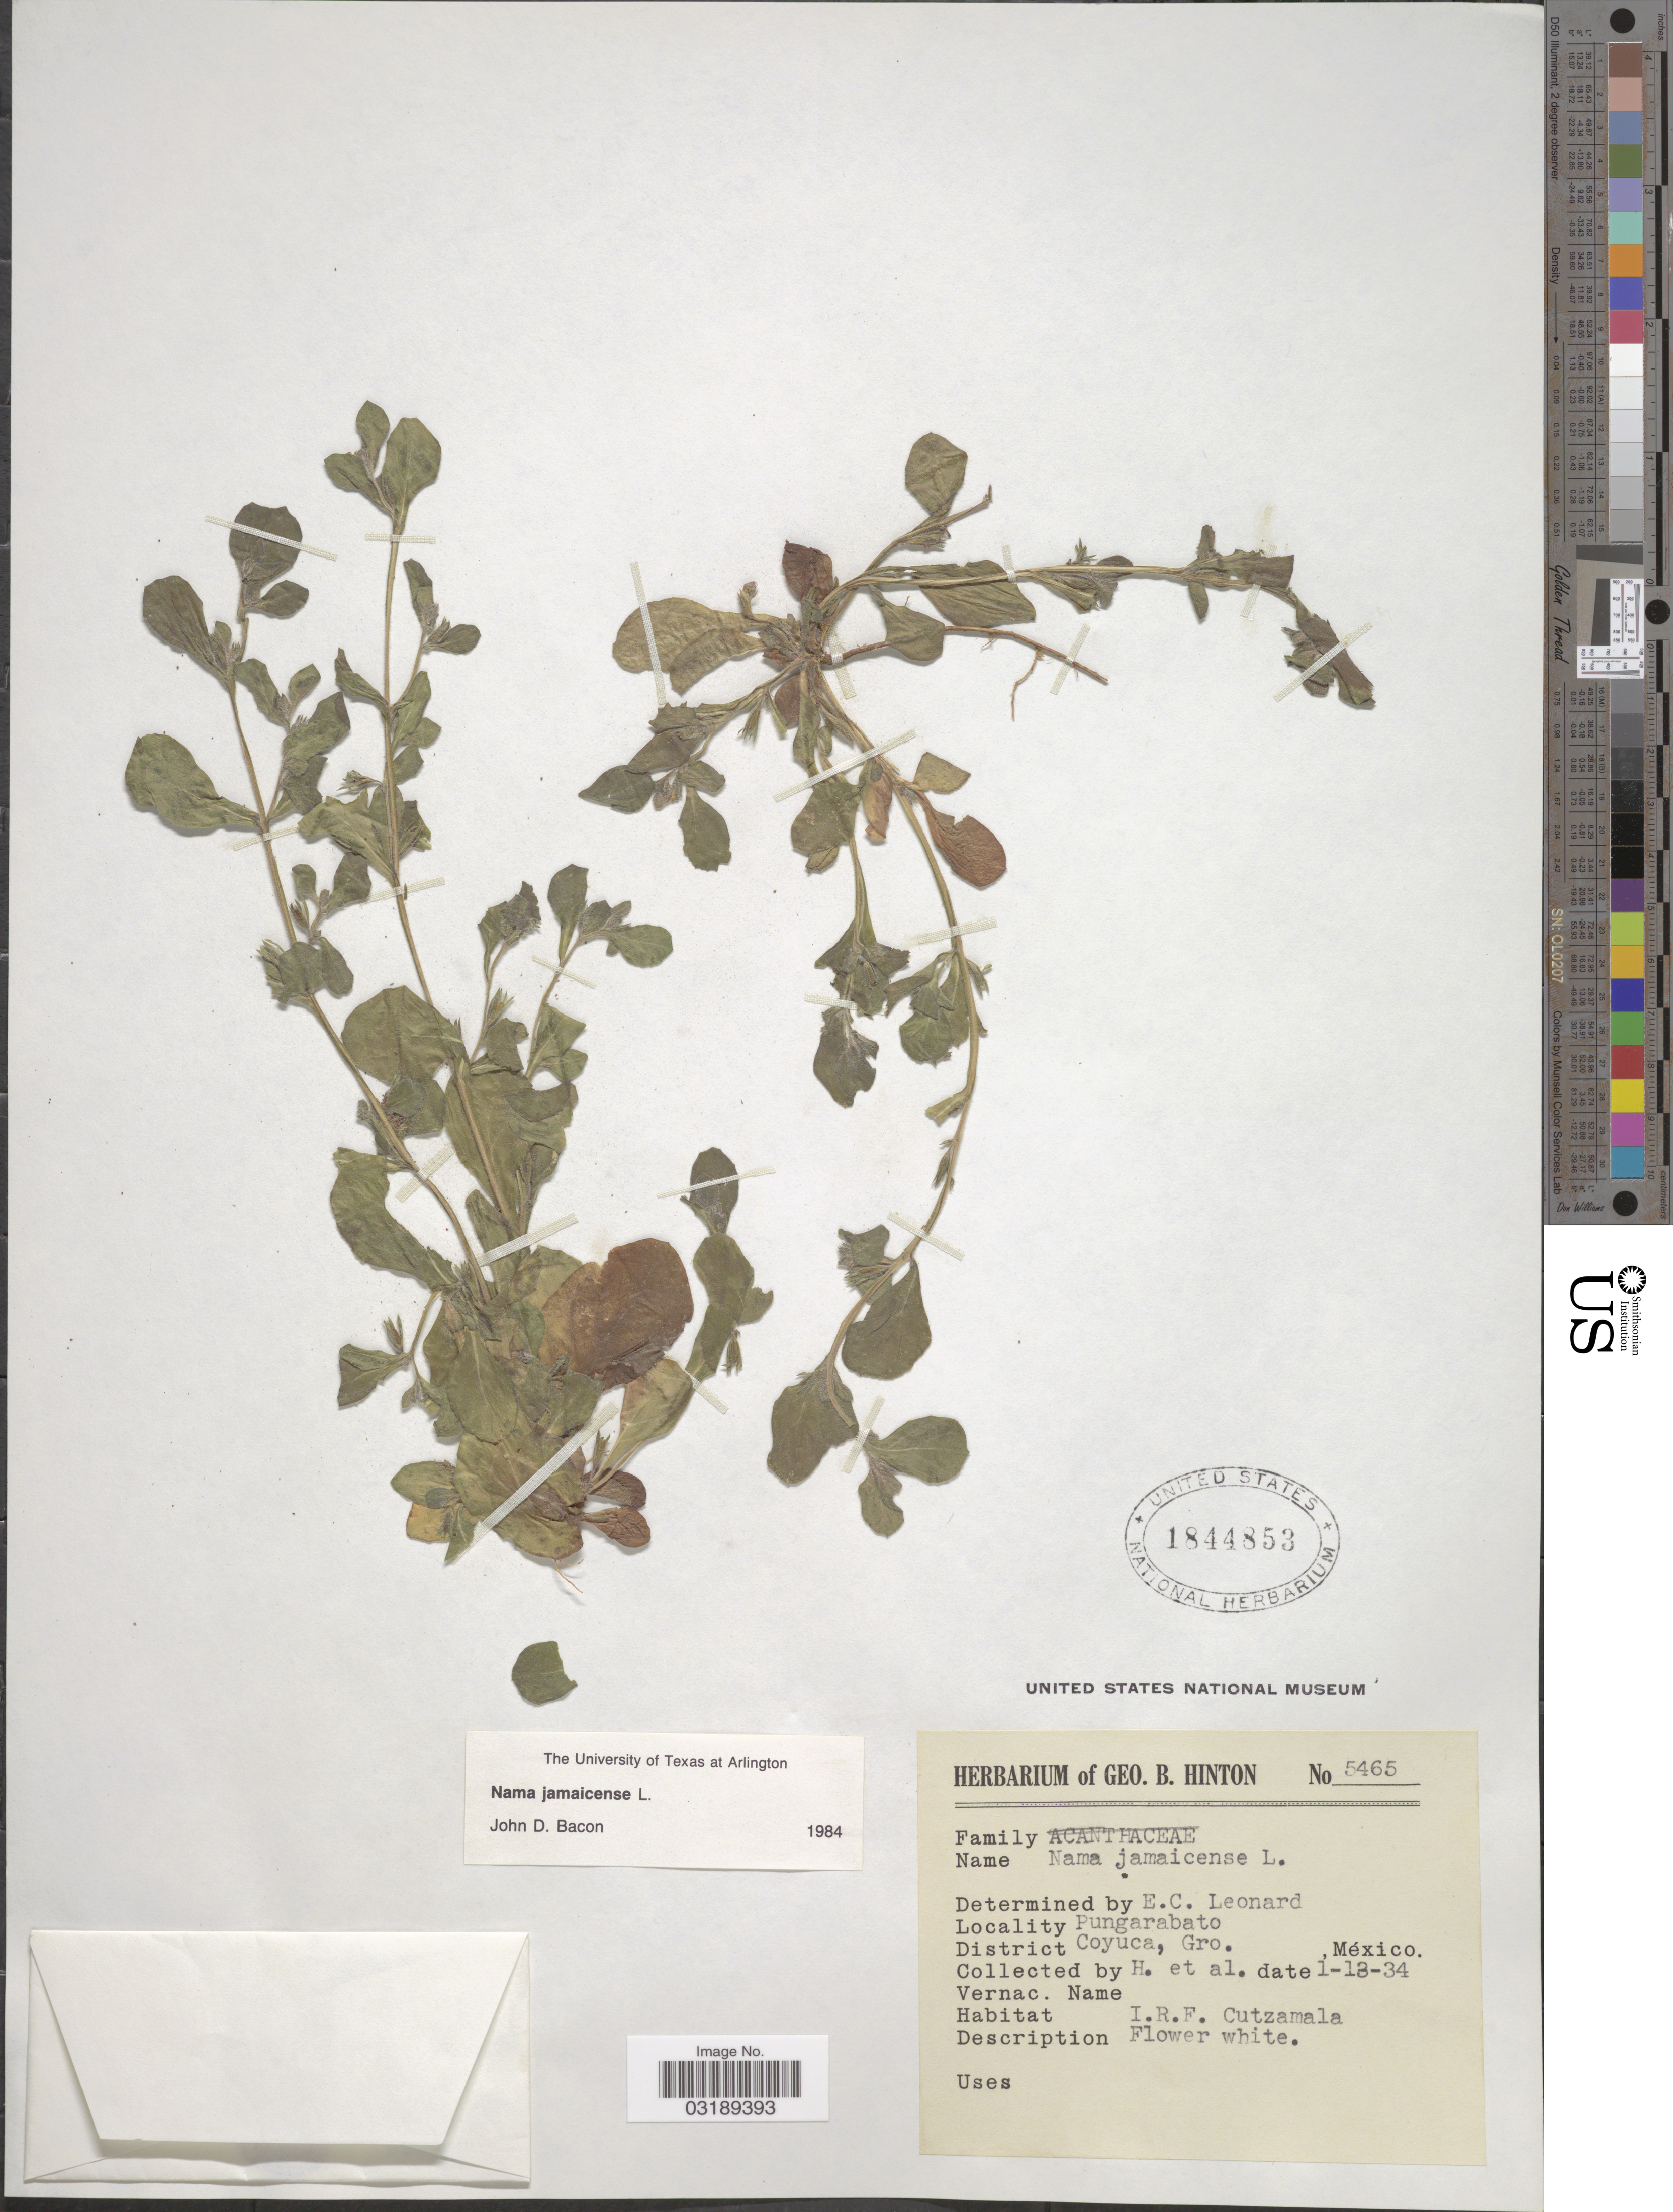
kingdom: Plantae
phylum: Tracheophyta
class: Magnoliopsida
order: Boraginales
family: Namaceae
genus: Nama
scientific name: Nama jamaicensis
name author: L.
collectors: G. B. Hinton & et al.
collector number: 5465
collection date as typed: Transcribed d/m/y: 13/1/34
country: Mexico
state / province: Guerrero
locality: Pungarabato, District Coyuca.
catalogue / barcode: US 1844853